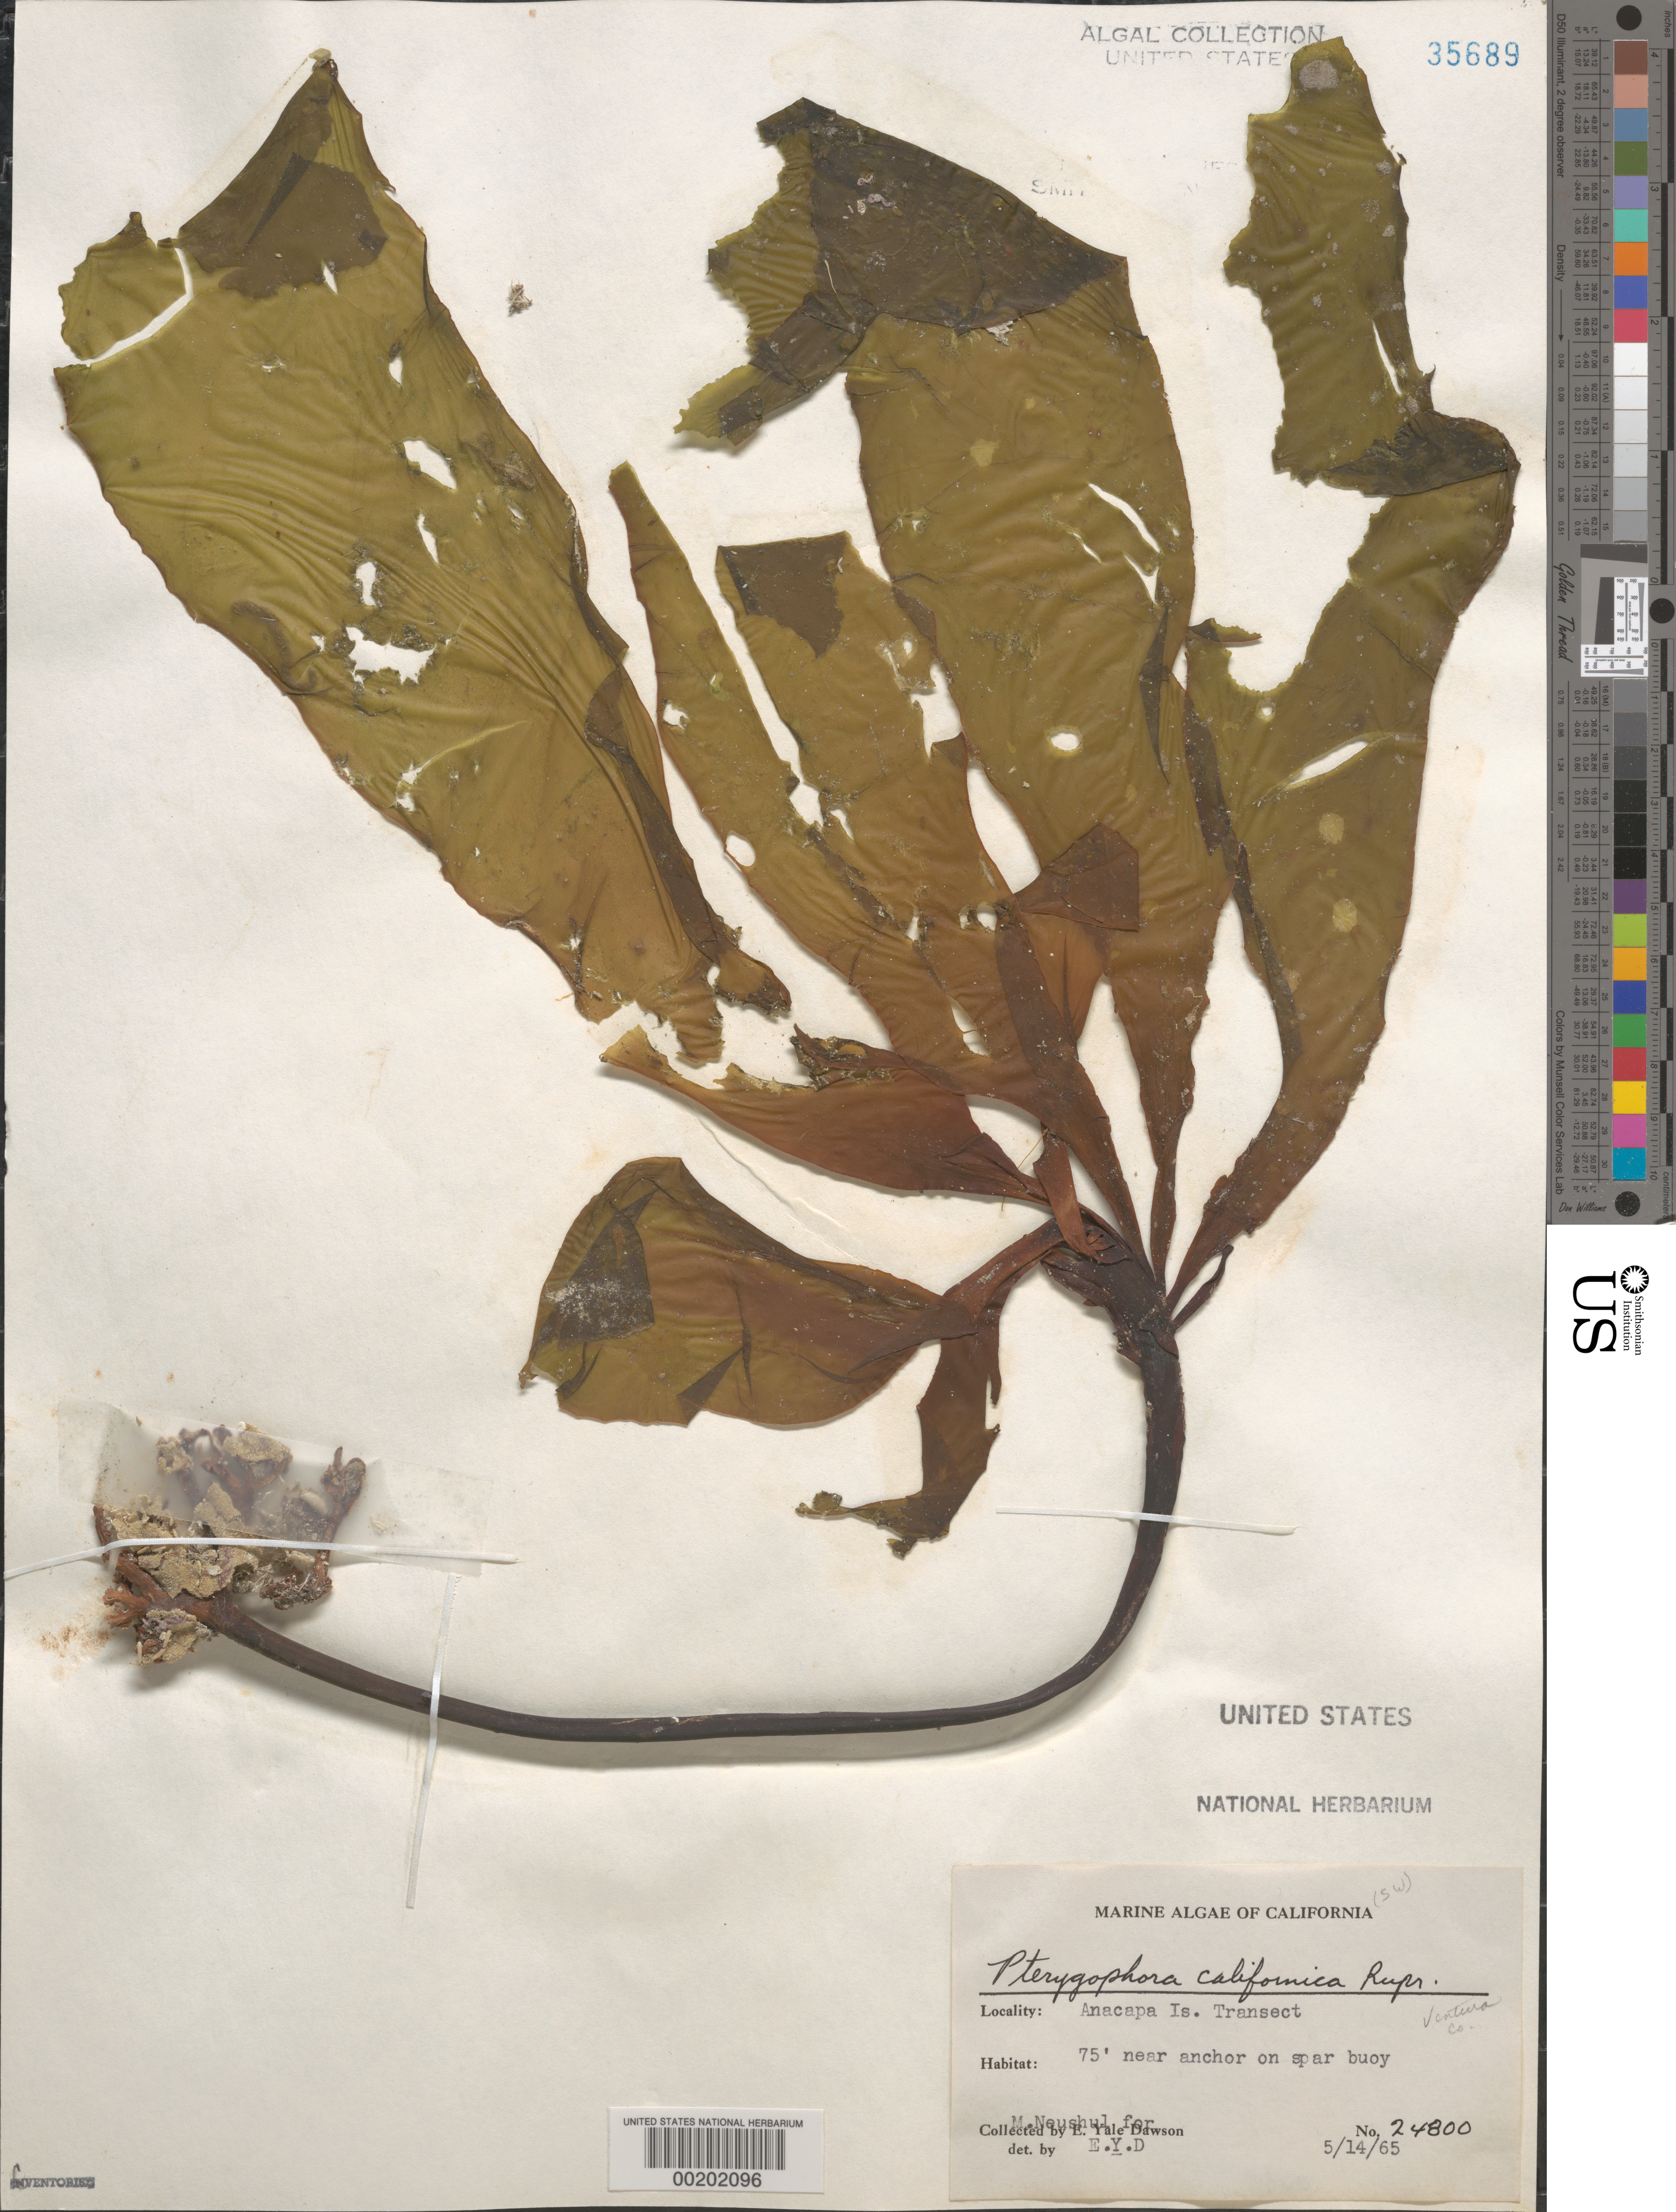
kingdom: Chromista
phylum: Ochrophyta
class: Phaeophyceae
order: Laminariales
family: Alariaceae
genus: Pterygophora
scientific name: Pterygophora californica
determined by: Dawson, E. Y.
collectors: M. Neushul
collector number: EYD 24800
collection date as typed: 14 May 1965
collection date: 1965-05-14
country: United States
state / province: California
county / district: Ventura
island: Anacapa Island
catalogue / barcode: US 35689